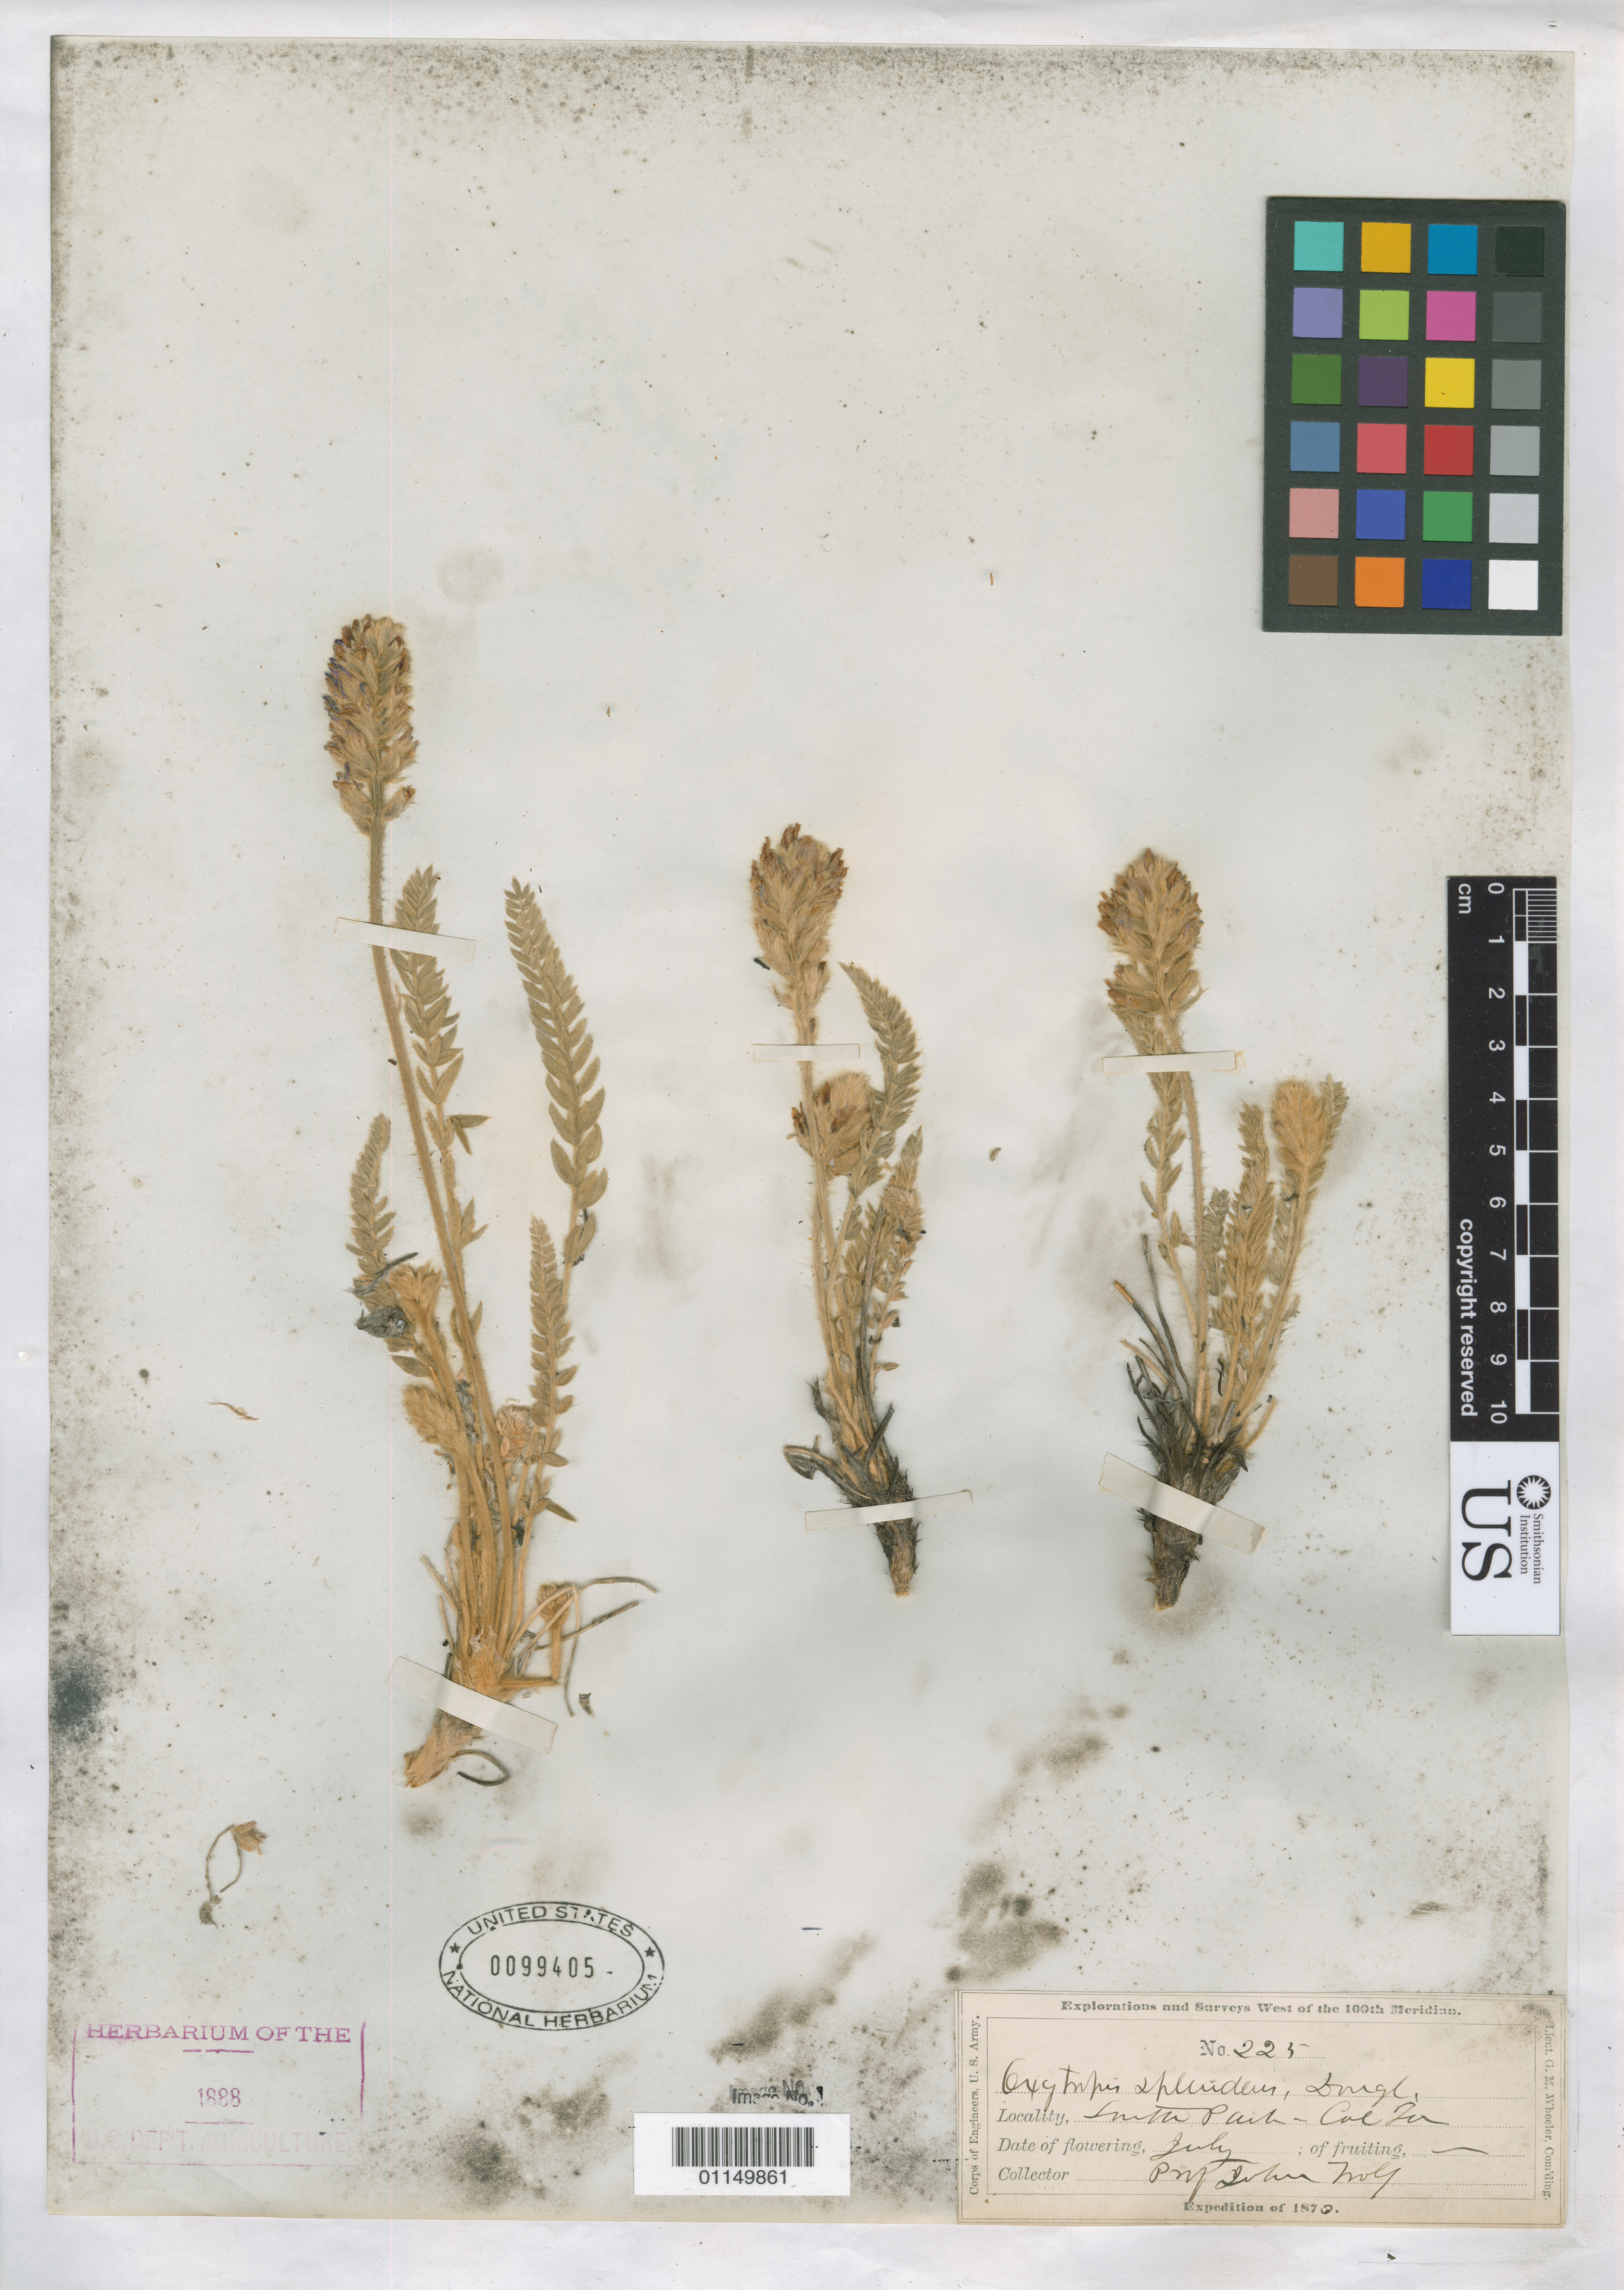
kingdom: Plantae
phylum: Tracheophyta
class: Magnoliopsida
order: Fabales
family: Fabaceae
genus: Oxytropis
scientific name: Oxytropis splendens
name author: Douglas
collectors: J. Wolf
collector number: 225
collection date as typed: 1873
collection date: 1873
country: United States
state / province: Colorado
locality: South Park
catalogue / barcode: US 99406